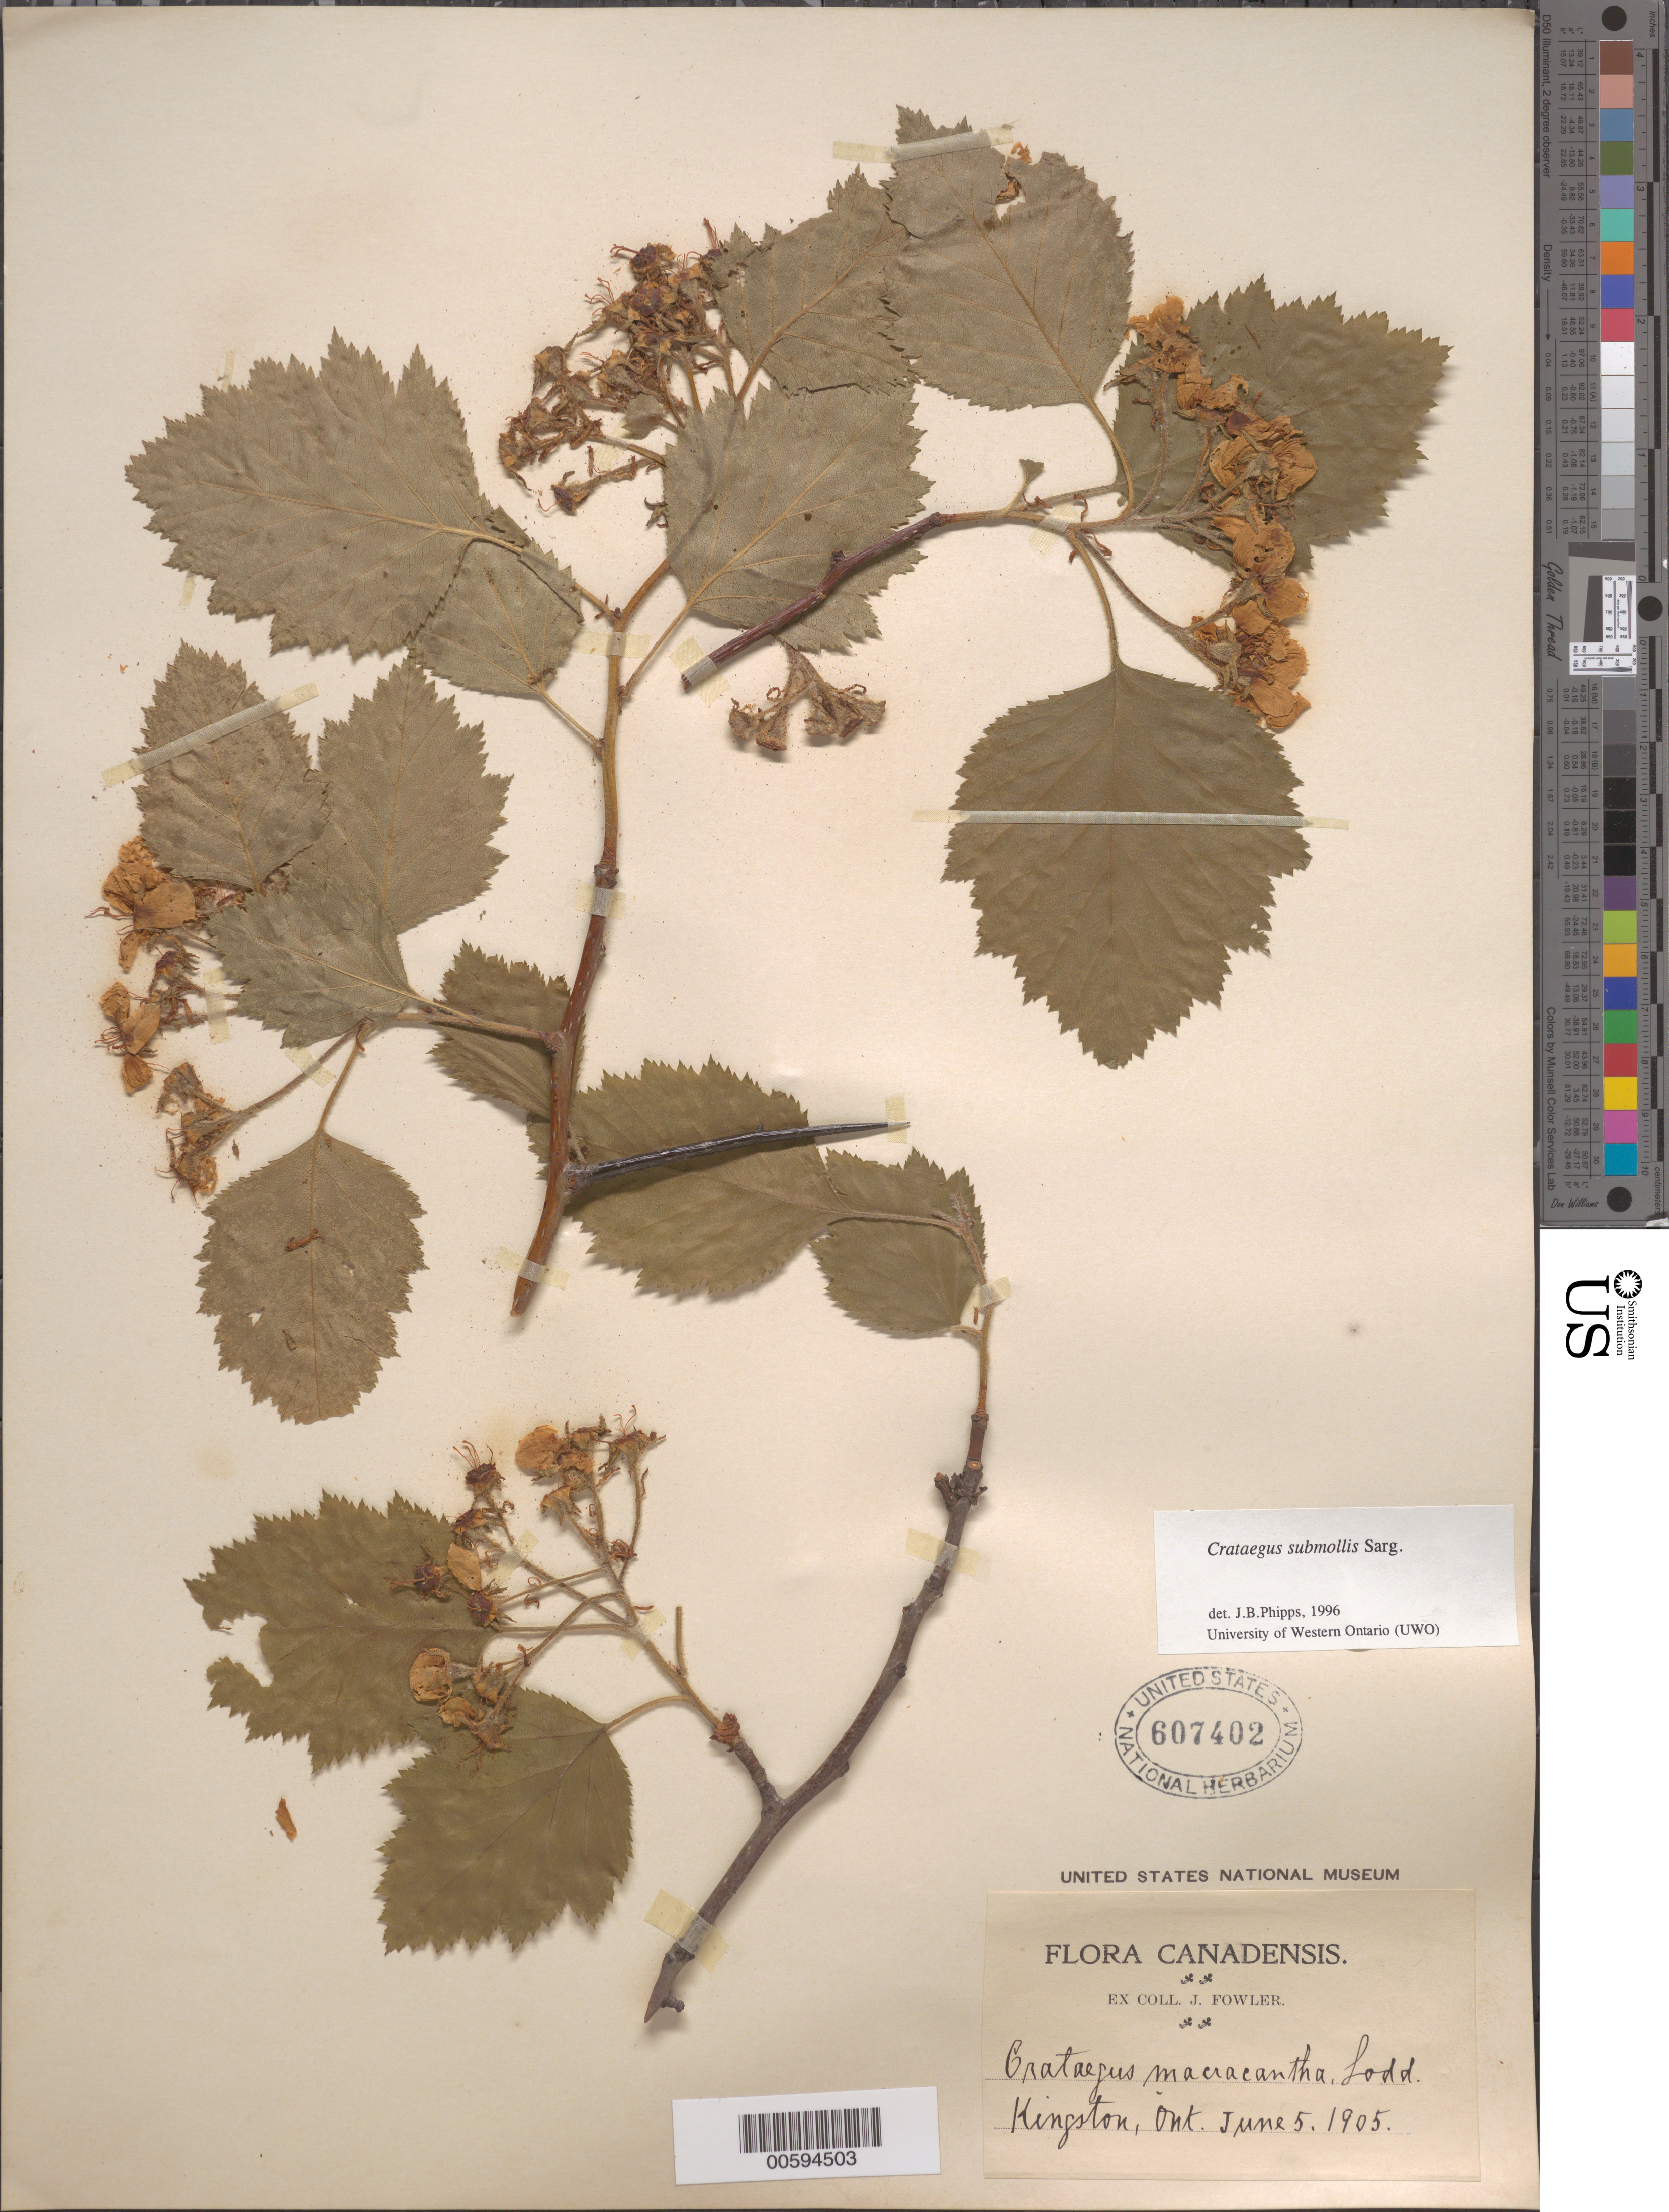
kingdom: Plantae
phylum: Tracheophyta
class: Magnoliopsida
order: Rosales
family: Rosaceae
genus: Crataegus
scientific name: Crataegus submollis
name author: Sarg.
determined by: Phipps, James B., (UWO), University of Western Ontario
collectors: J. P. Fowler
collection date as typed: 05 Jun 1905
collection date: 1905-06-05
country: Canada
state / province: Ontario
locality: Kingston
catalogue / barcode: US 607402